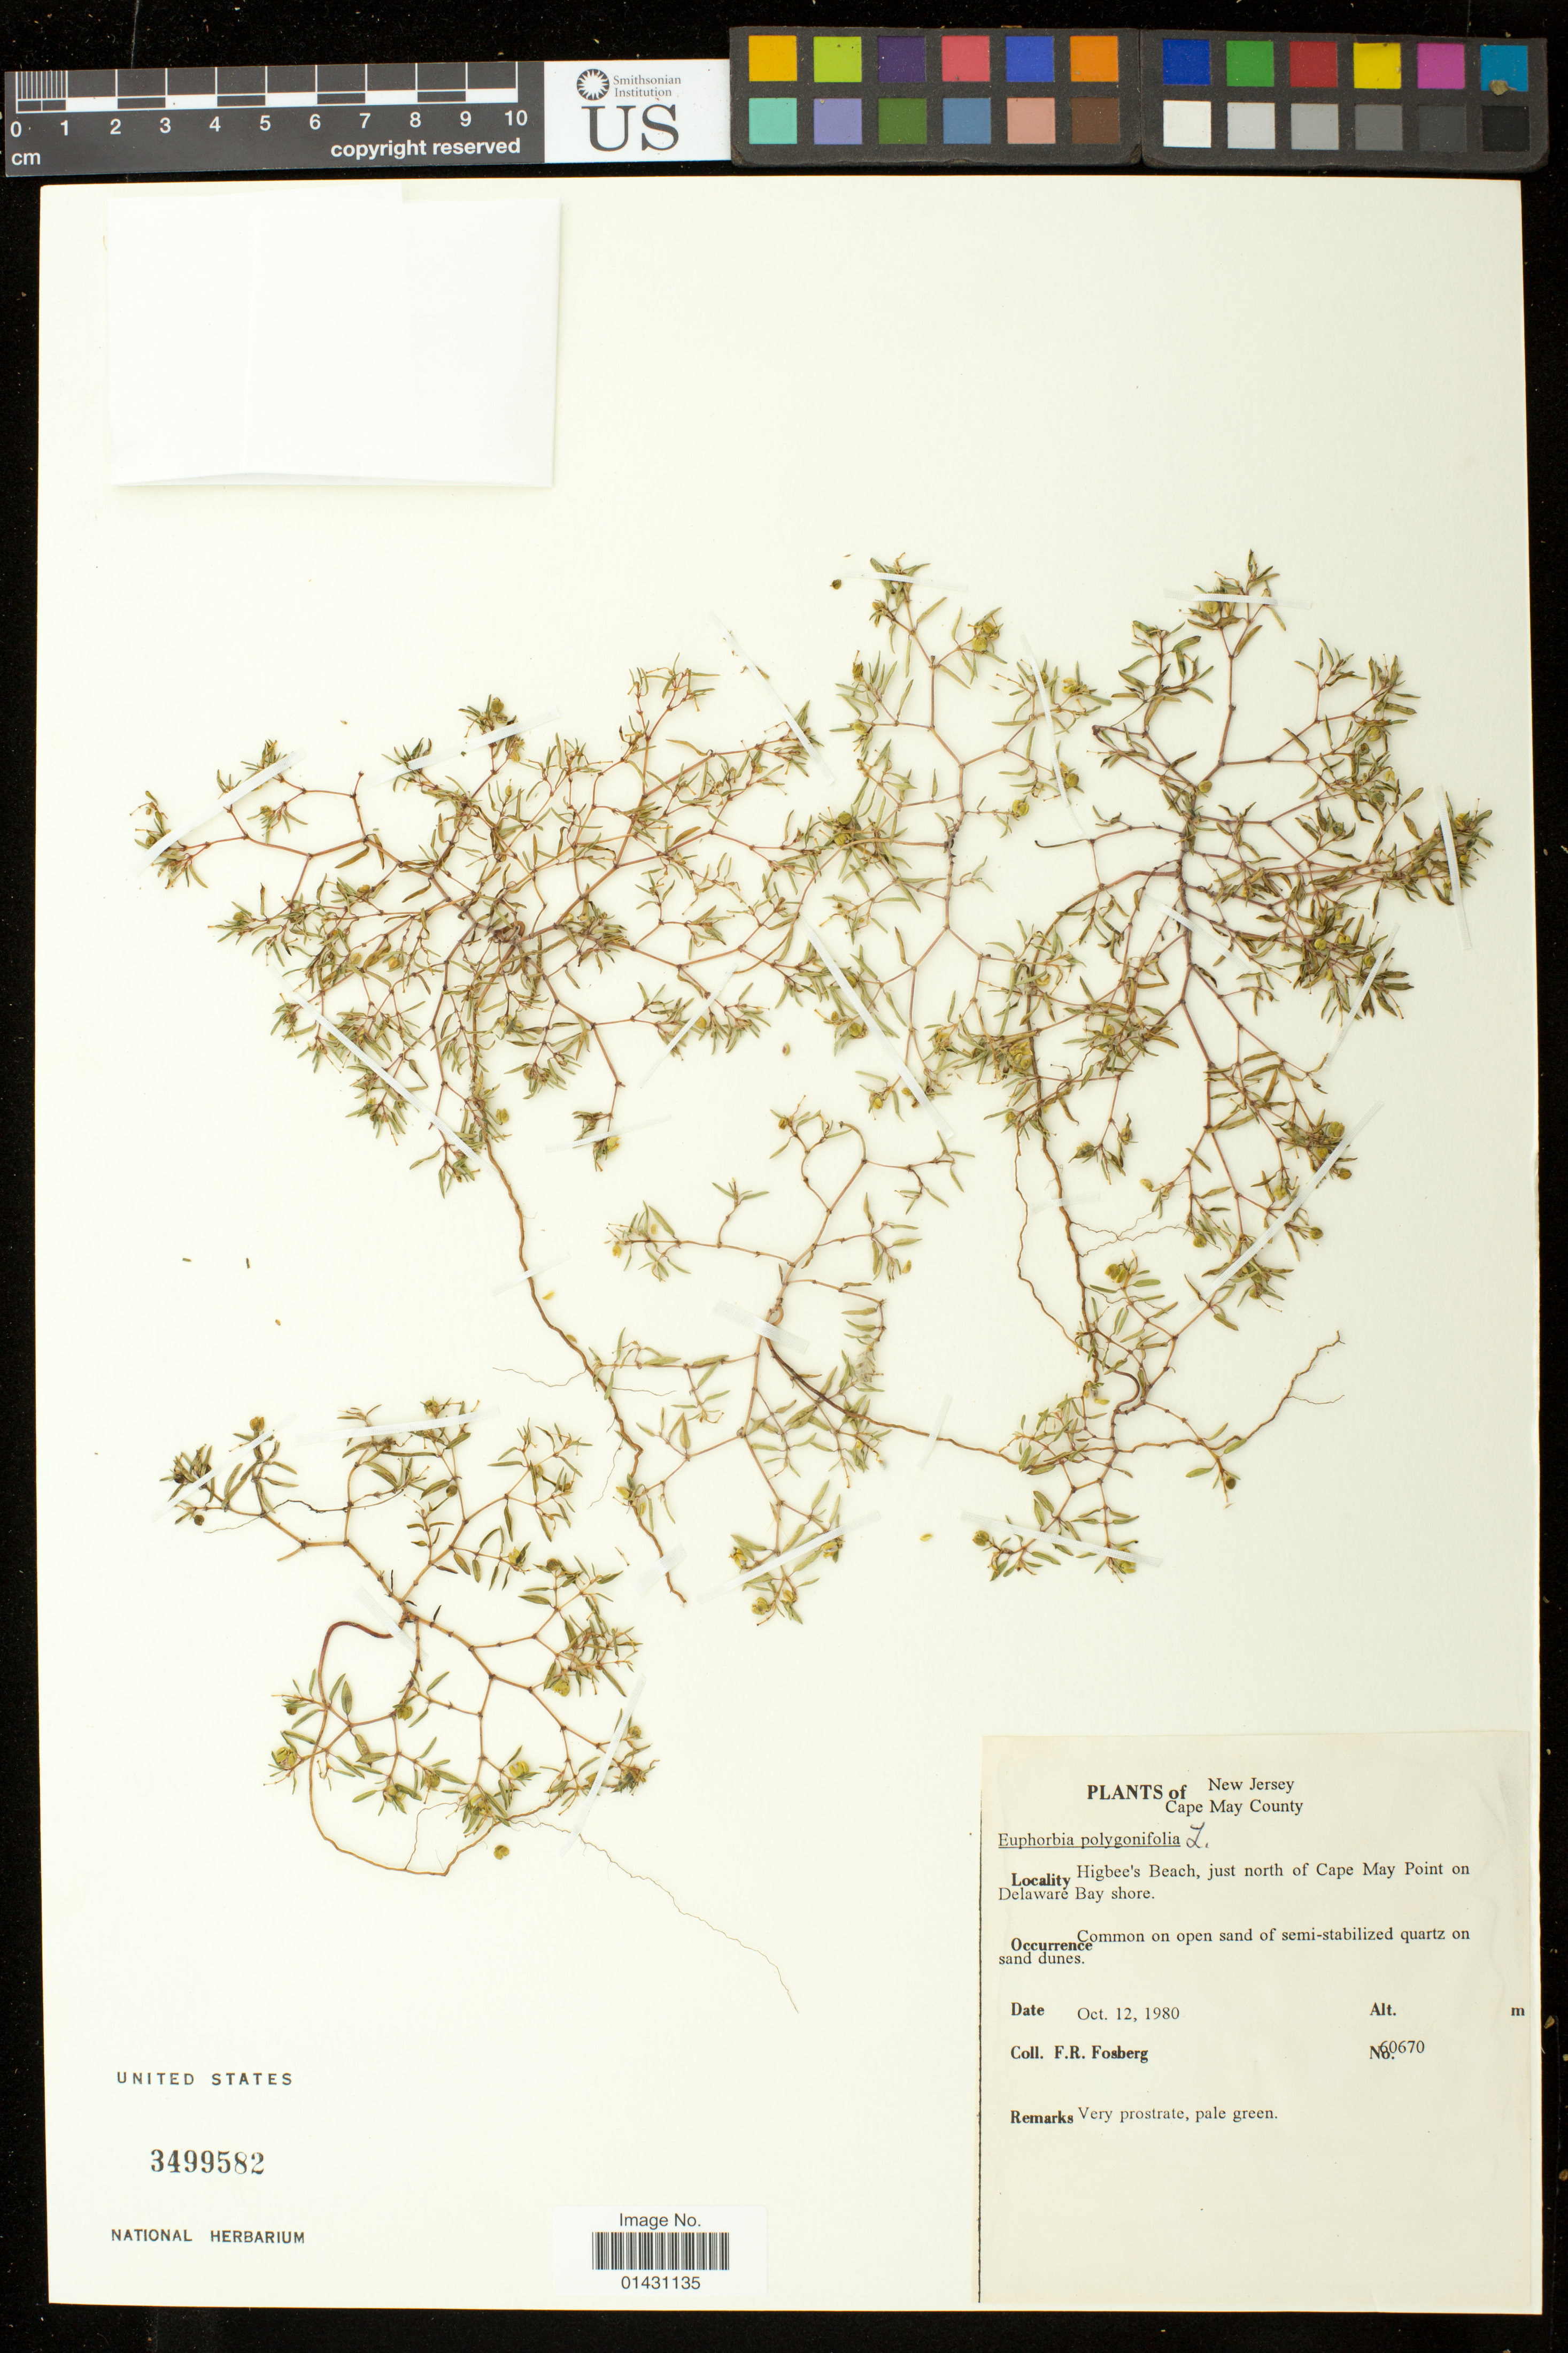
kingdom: Plantae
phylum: Tracheophyta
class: Magnoliopsida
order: Malpighiales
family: Euphorbiaceae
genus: Euphorbia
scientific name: Euphorbia polygonifolia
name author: L.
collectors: F. R. Fosberg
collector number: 60670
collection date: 1980-10-12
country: United States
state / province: New Jersey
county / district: Cape May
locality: Higbee's Beach, just north of Cape May Point on Delaware Bay shore.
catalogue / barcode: US 3499582